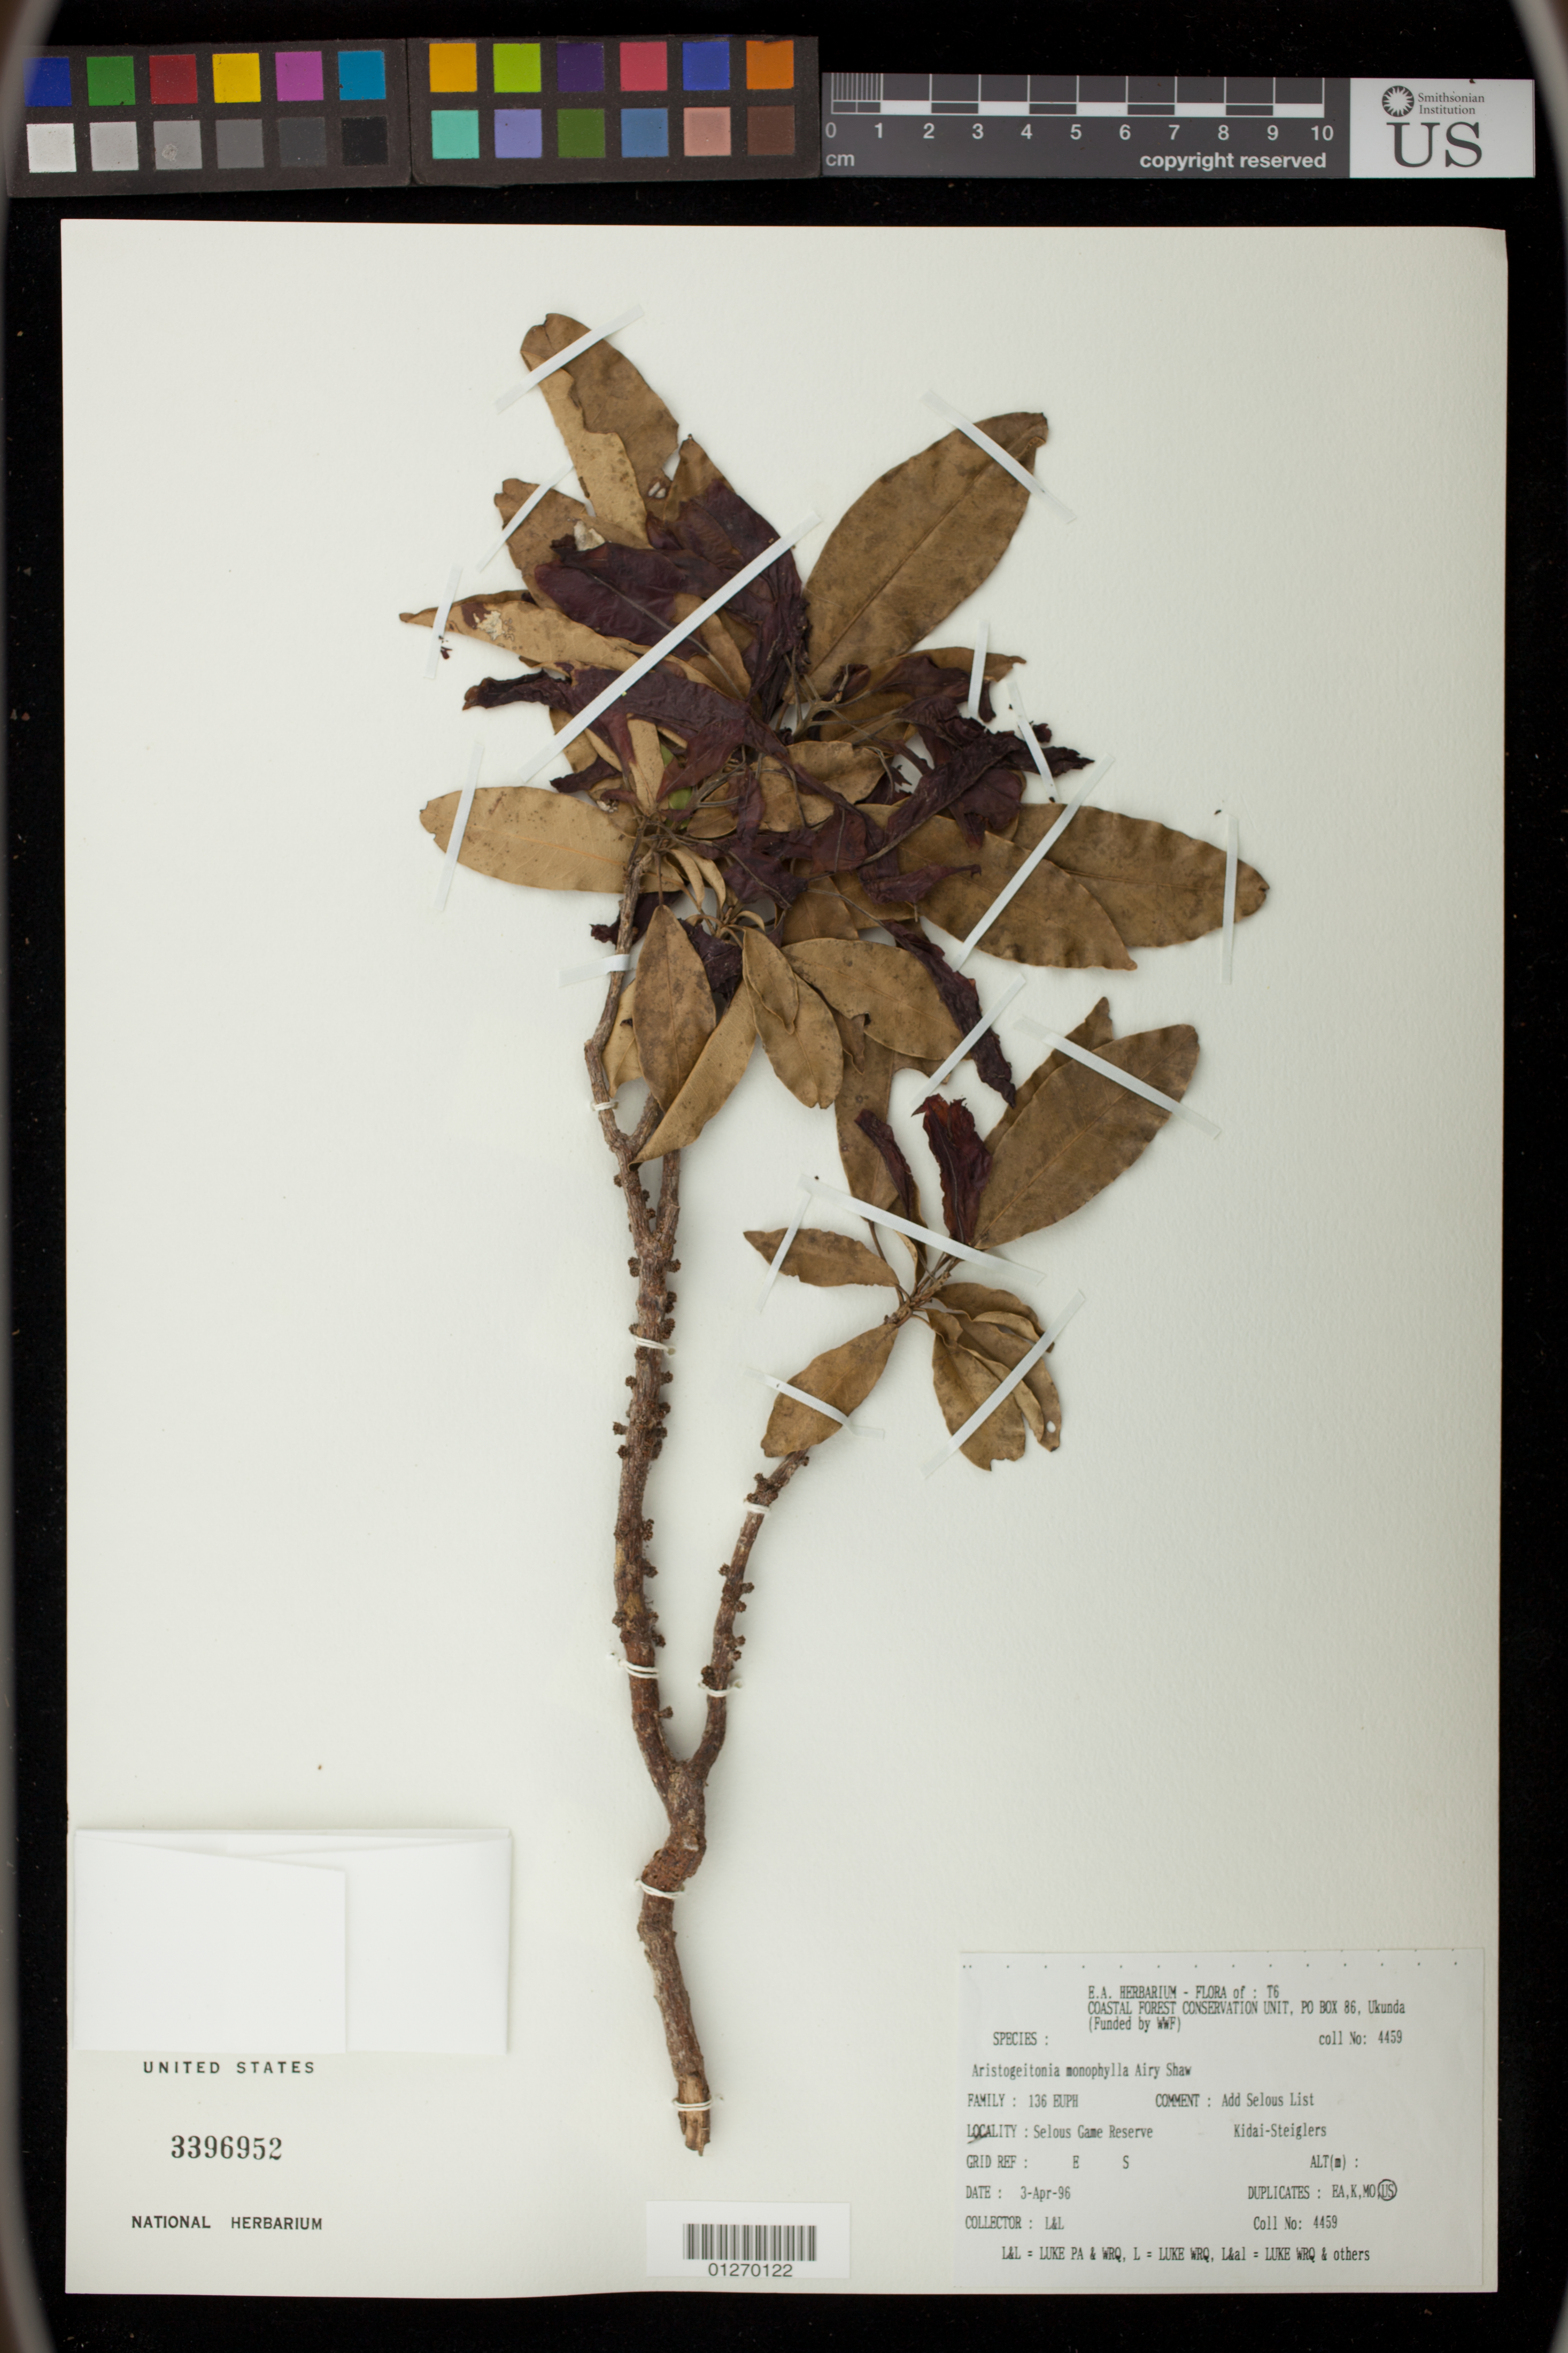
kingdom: Plantae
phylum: Tracheophyta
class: Magnoliopsida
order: Malpighiales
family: Picrodendraceae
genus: Aristogeitonia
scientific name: Aristogeitonia monophylla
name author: Airy Shaw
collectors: P. Luke & Q. Luke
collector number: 4459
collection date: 1996-04-03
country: Tanzania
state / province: Morogoro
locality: Selous Game Reserve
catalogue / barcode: US 3396952